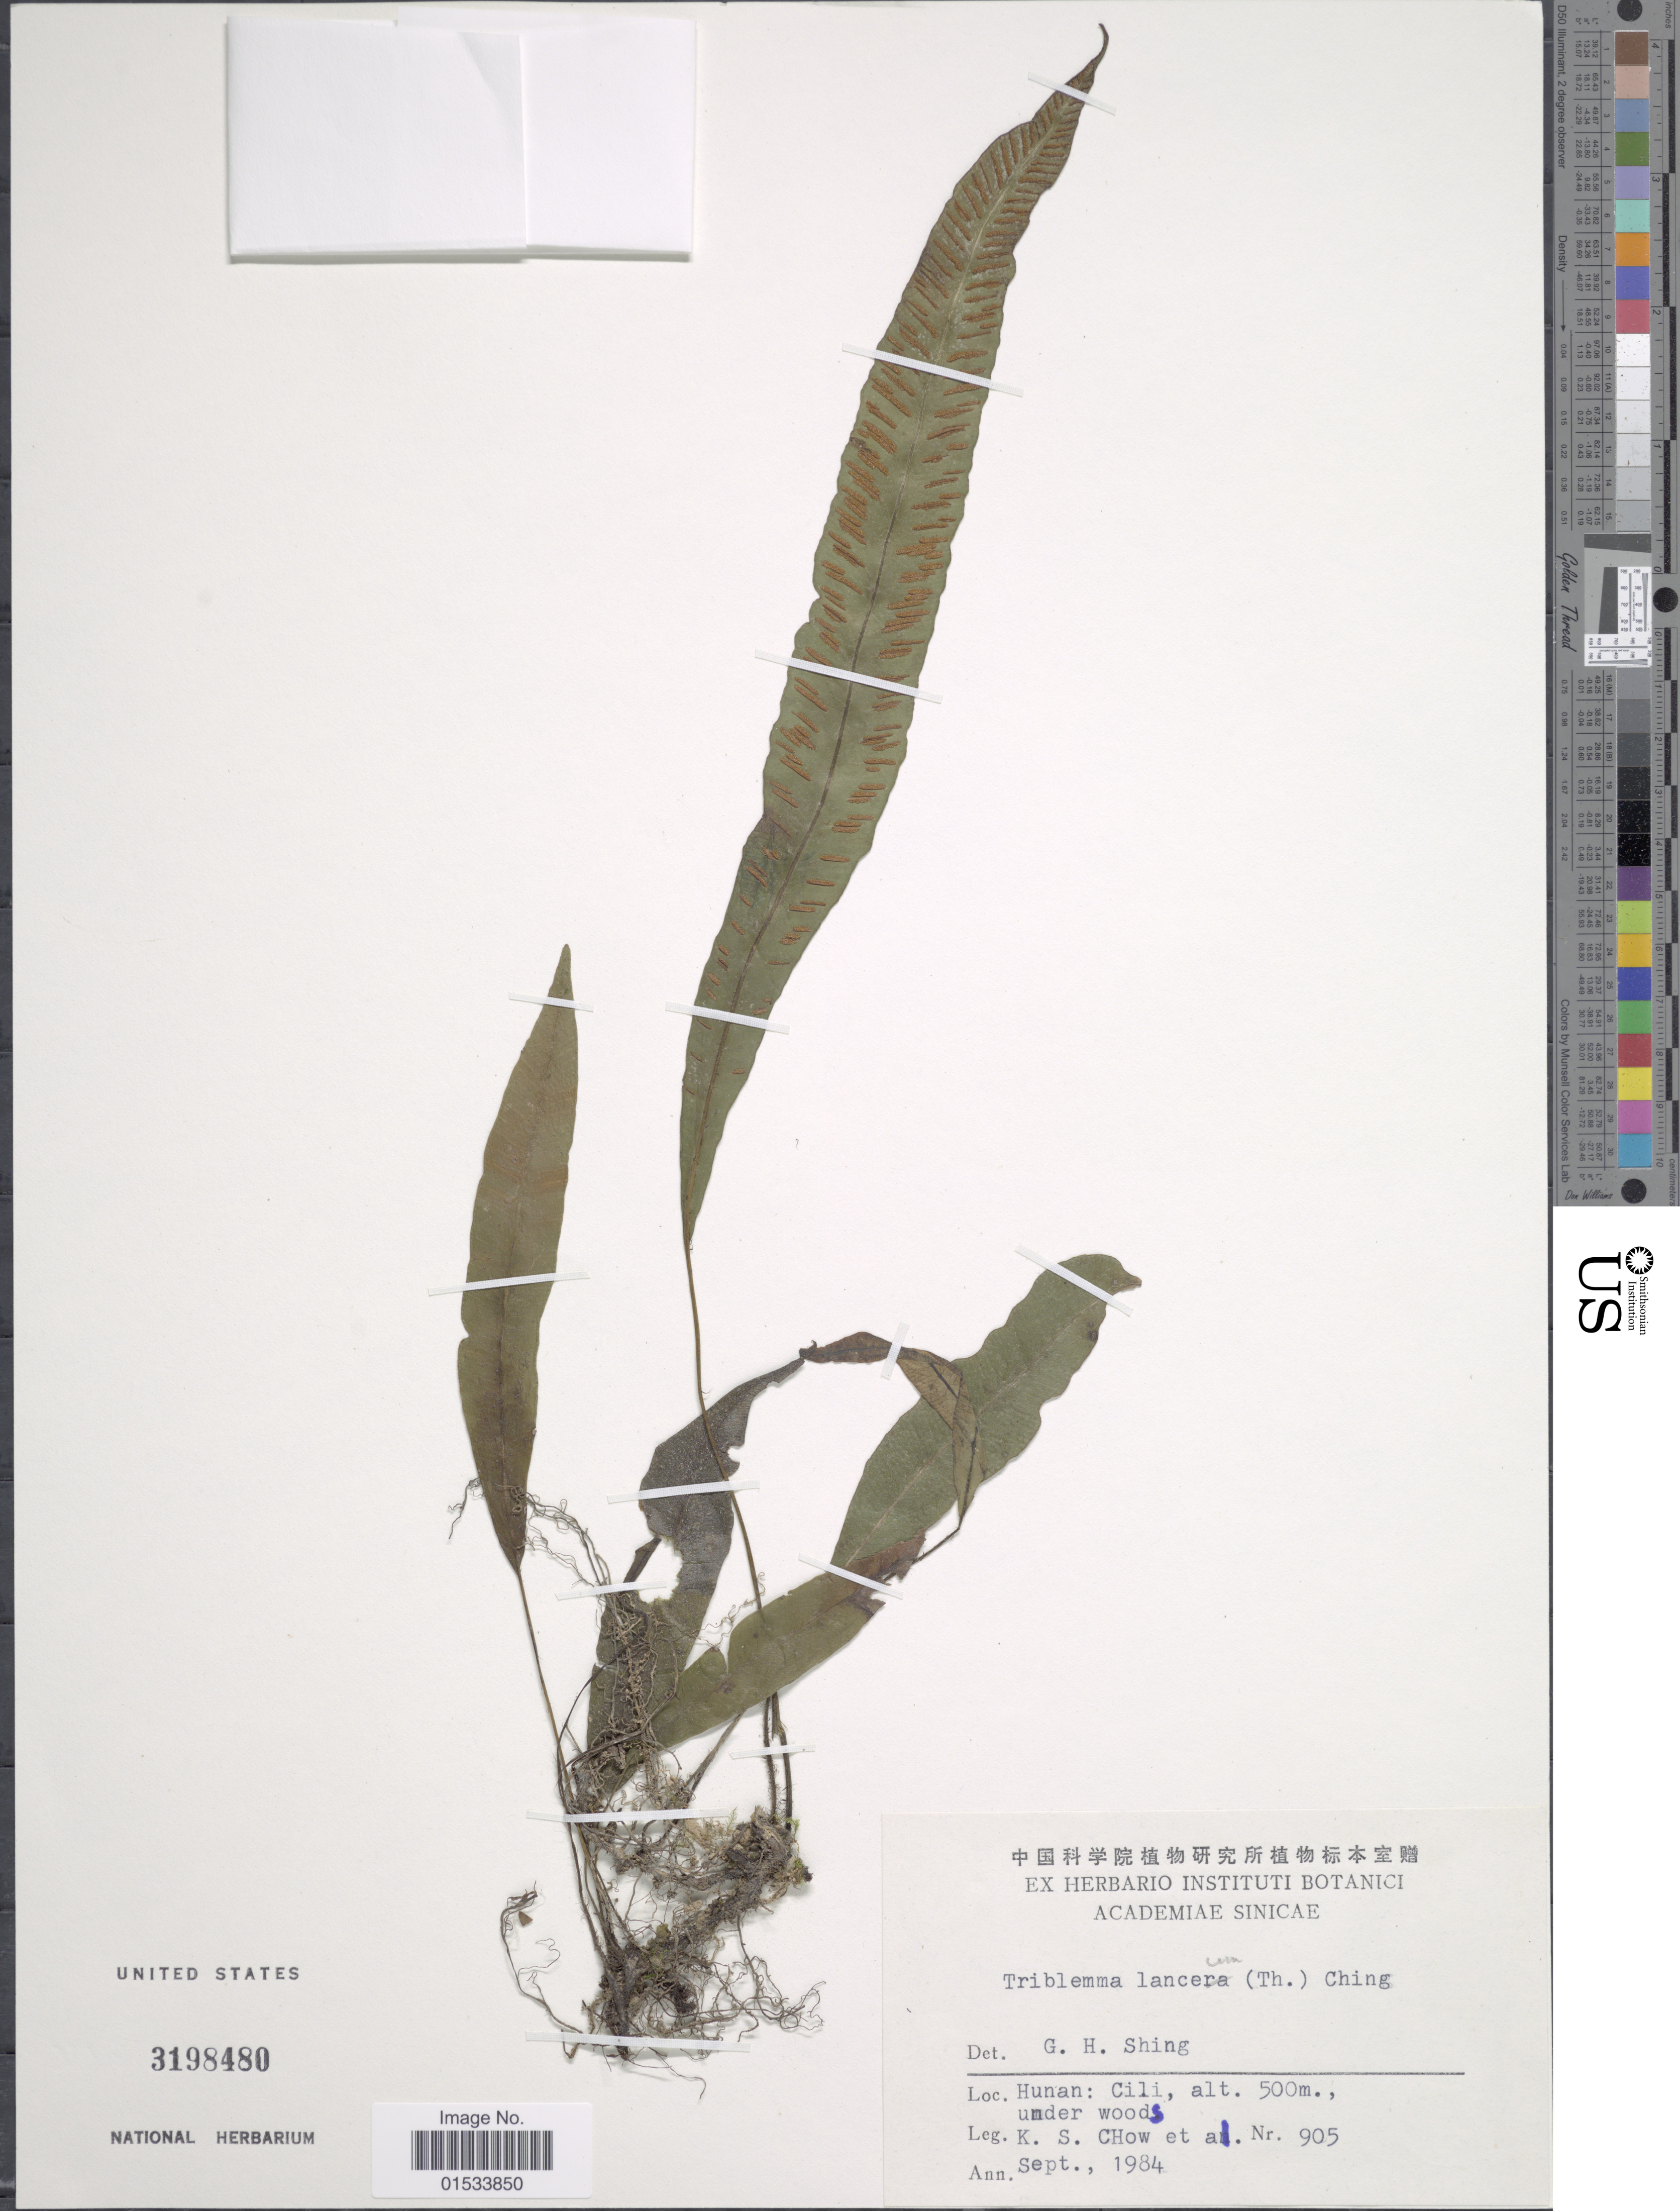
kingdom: Plantae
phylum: Tracheophyta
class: Polypodiopsida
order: Polypodiales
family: Athyriaceae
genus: Diplazium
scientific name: Diplazium lanceum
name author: (Thunb.) C. Presl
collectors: K. S. Chow & et al.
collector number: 905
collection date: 1984-09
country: China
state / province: Hunan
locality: Cili, under woods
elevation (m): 500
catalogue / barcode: US 3198480